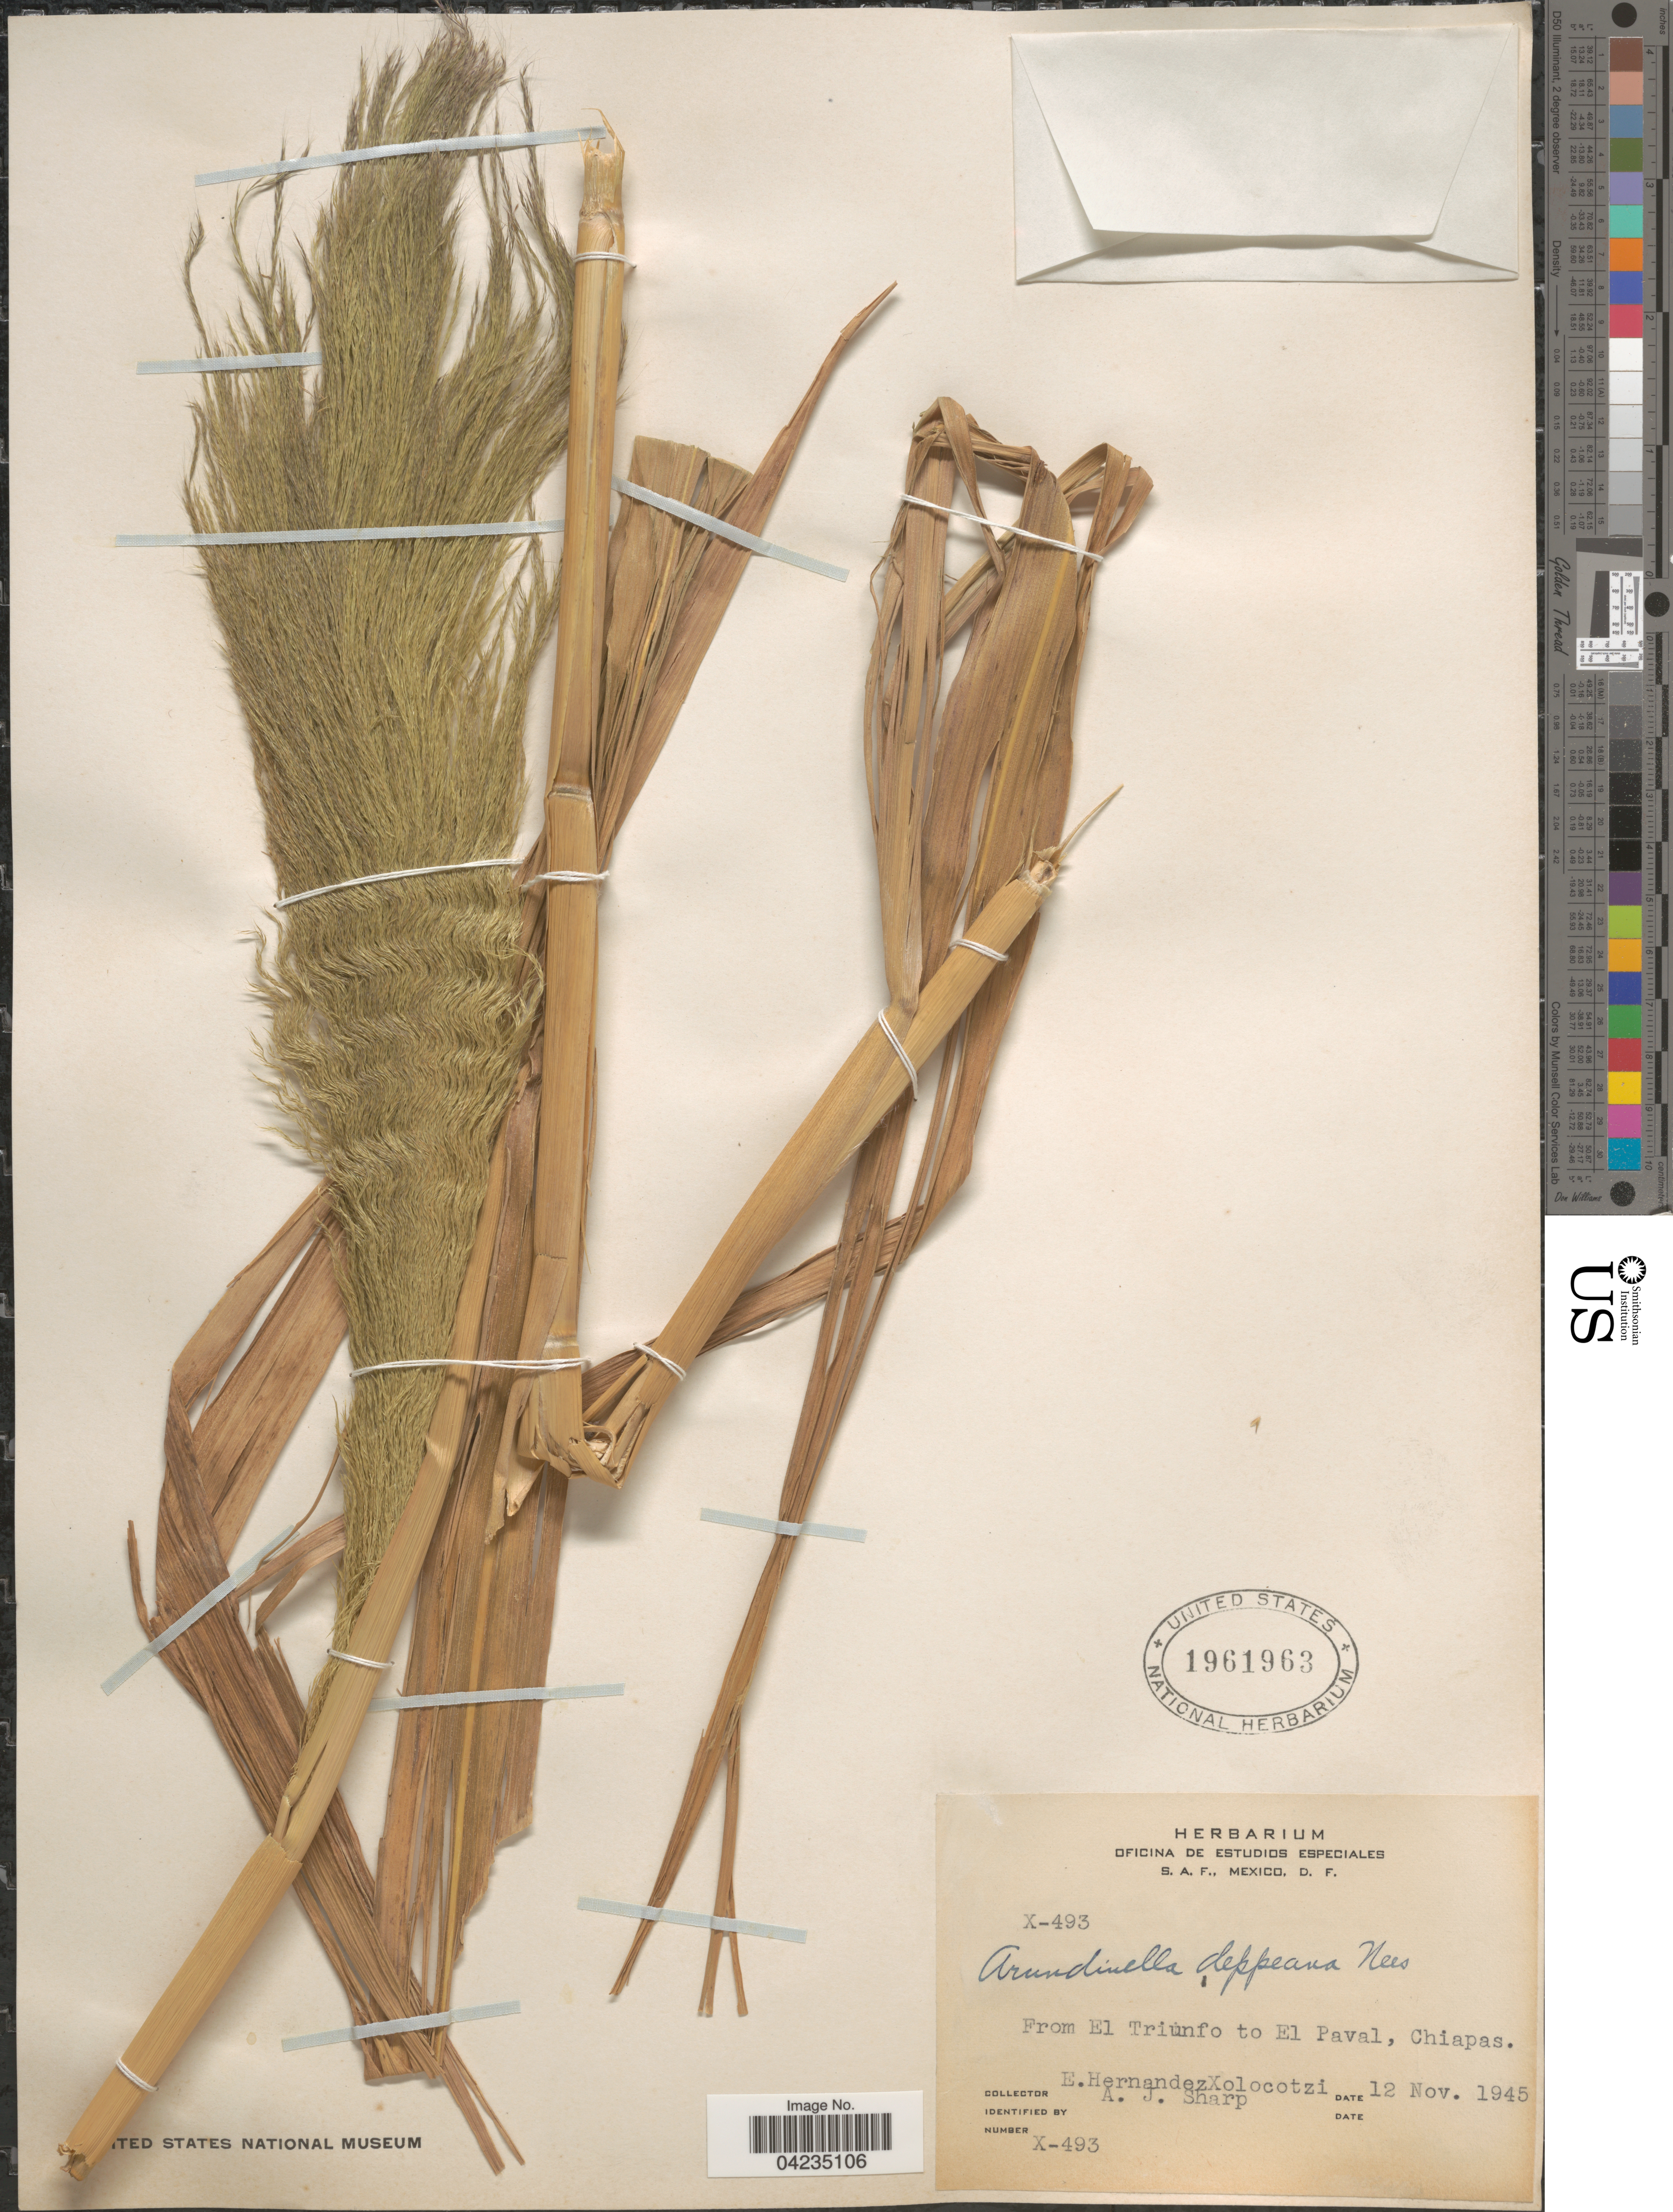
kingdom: Plantae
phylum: Tracheophyta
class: Liliopsida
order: Poales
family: Poaceae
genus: Arundinella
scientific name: Arundinella deppeana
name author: Nees ex Steud.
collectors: E. I. Hernández-X.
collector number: X-493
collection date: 1945-11-12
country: Mexico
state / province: Chiapas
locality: From El Triunfo to El Paval.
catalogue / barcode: US 1961963